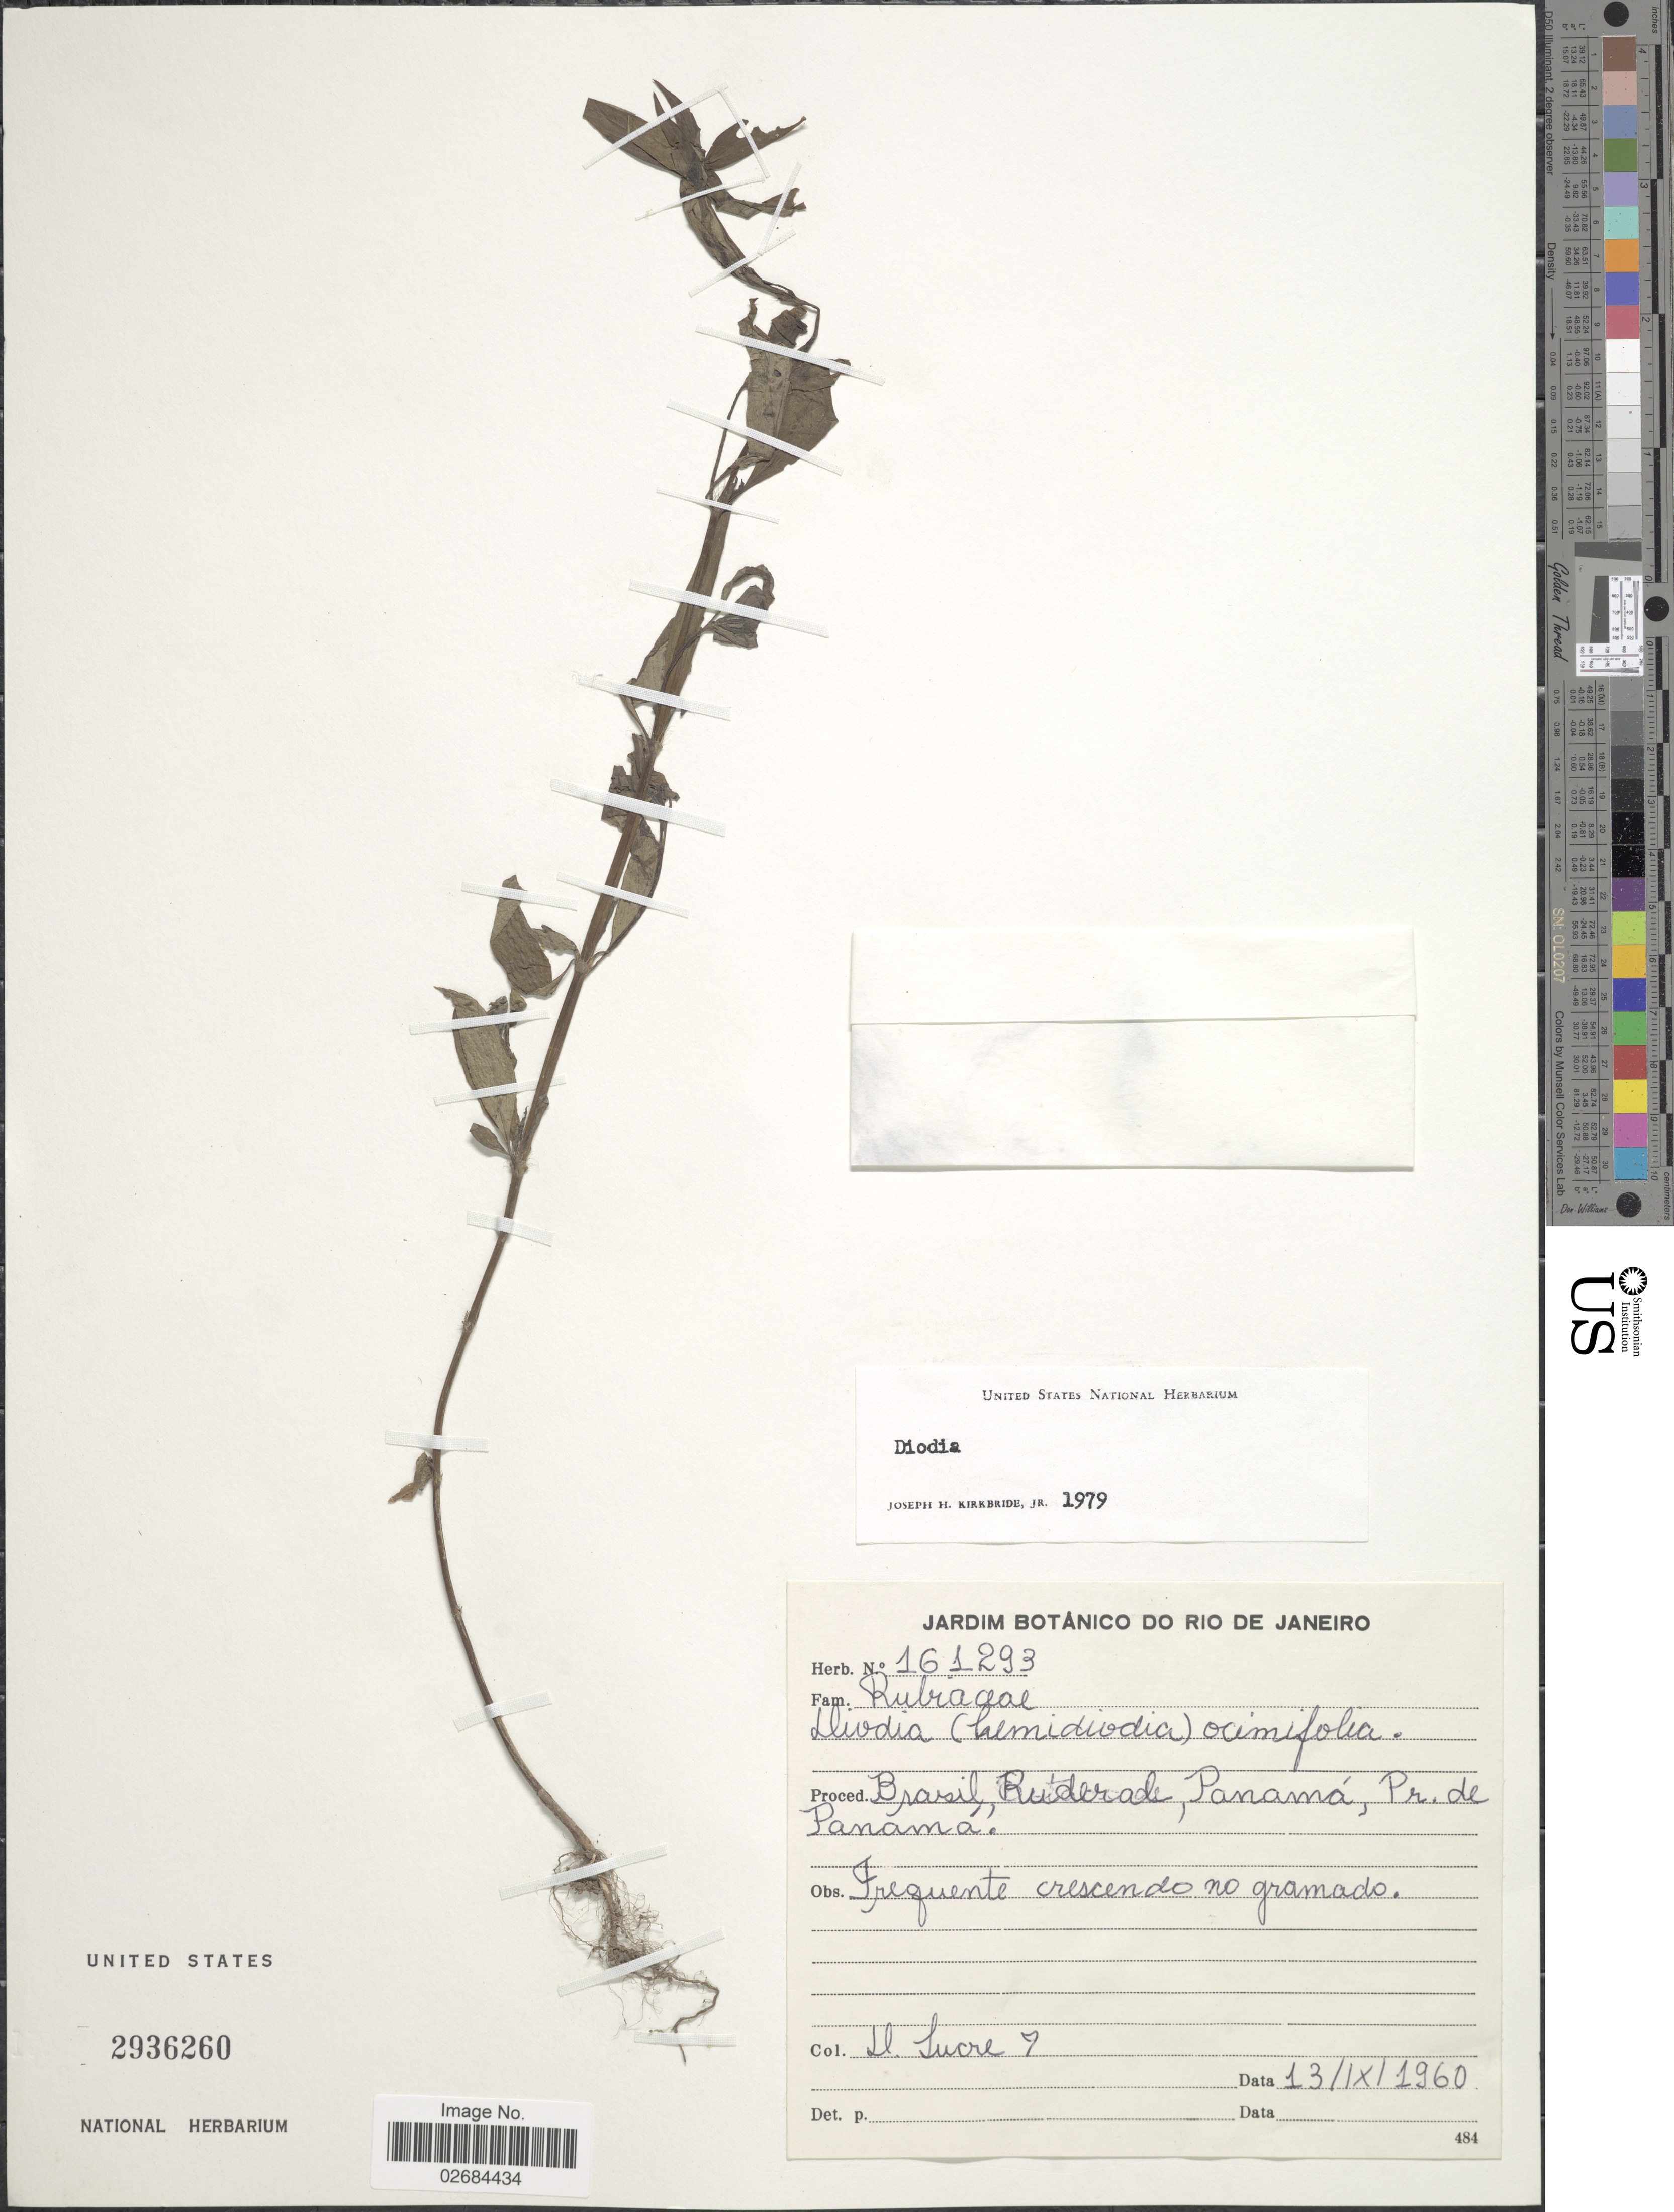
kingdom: Plantae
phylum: Tracheophyta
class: Magnoliopsida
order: Gentianales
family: Rubiaceae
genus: Diodia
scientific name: Diodia ocymifolia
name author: (Willd. ex Roem. & Schult.) Bremek.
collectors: D. Sucre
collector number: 7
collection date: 1960-09-13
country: Panama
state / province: Panamá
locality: Brasil, Ruderal, Panamá, Pr. de Panamá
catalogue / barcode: US 2936260